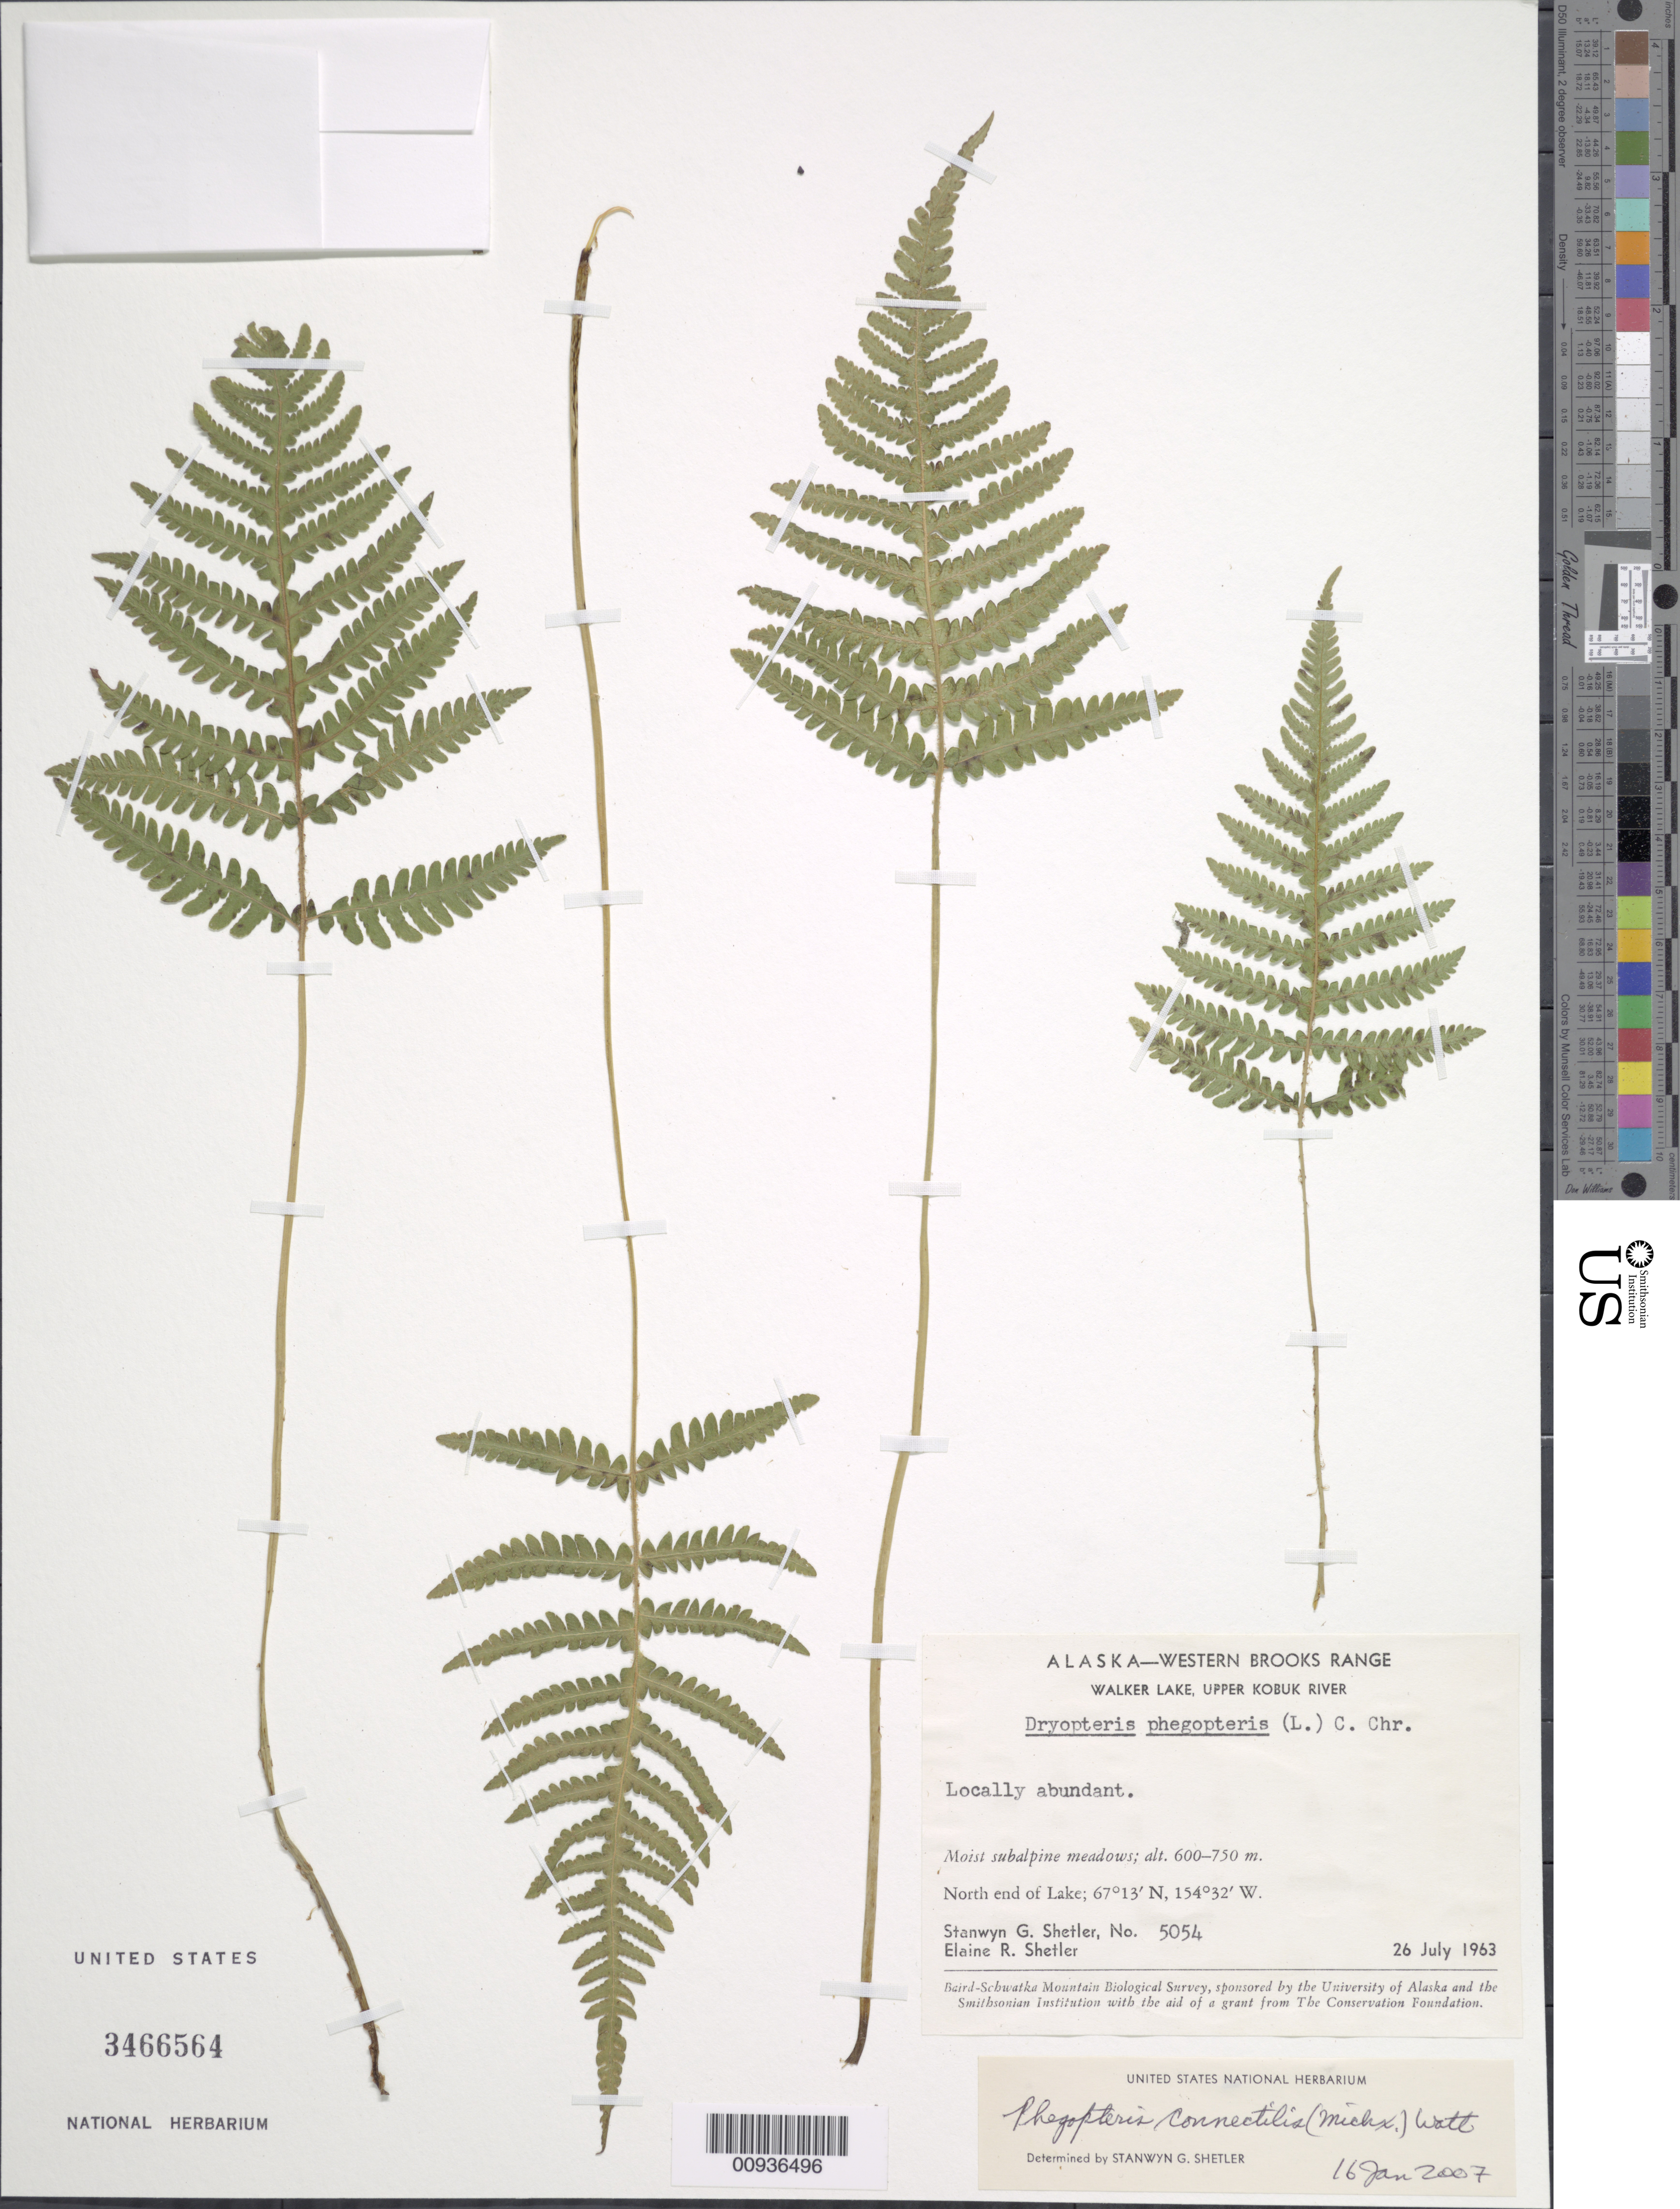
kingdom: Plantae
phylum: Tracheophyta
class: Polypodiopsida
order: Polypodiales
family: Thelypteridaceae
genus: Phegopteris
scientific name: Phegopteris connectilis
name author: (Michx.) Watt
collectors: S. Shetler & E. R. Shetler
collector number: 5054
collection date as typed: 26 Jul 1963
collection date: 1963-07-26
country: United States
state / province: Alaska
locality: North end of Walker Lake. Western Brooks Range, Upper Kobuk River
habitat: Moist subalpine meadows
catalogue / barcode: US 3466564